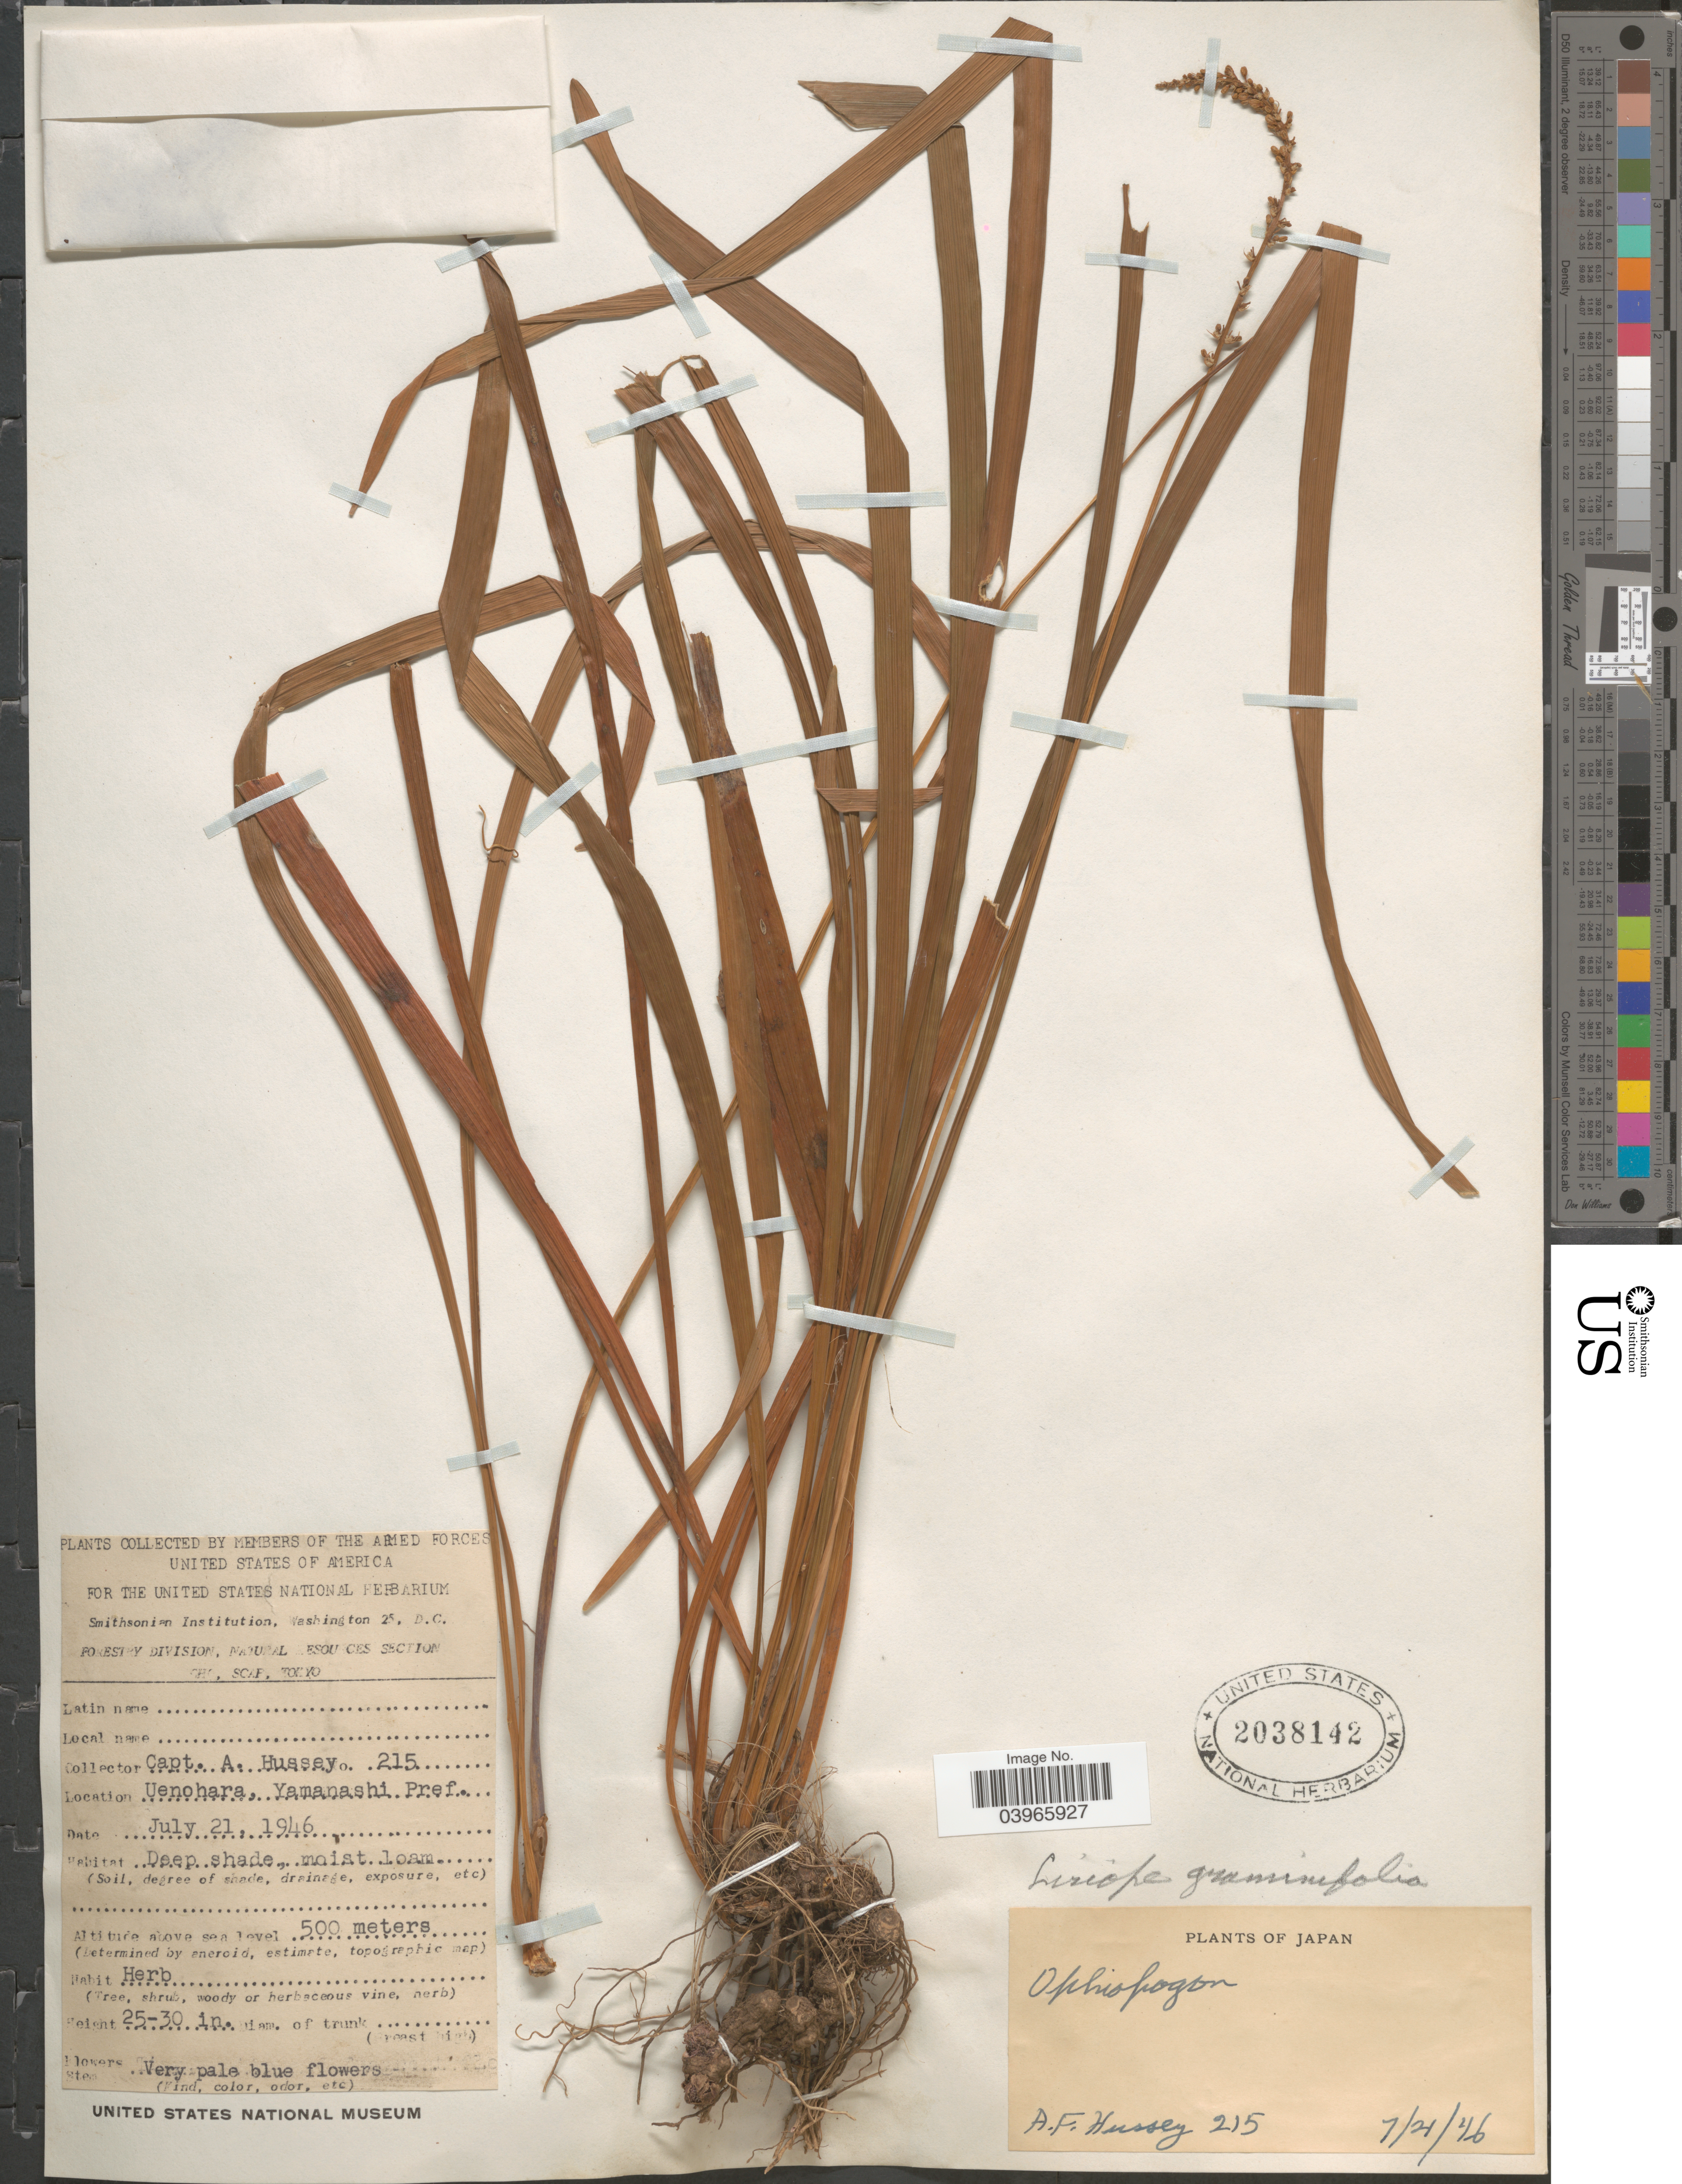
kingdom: Plantae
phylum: Tracheophyta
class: Liliopsida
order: Asparagales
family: Asparagaceae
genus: Liriope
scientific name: Liriope graminifolia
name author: (L.) Baker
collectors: A. Hussey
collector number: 215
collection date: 1946-07-21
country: Japan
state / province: Yamanasi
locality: Uenohara, Yamanashi Pref.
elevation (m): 500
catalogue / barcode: US 2038142